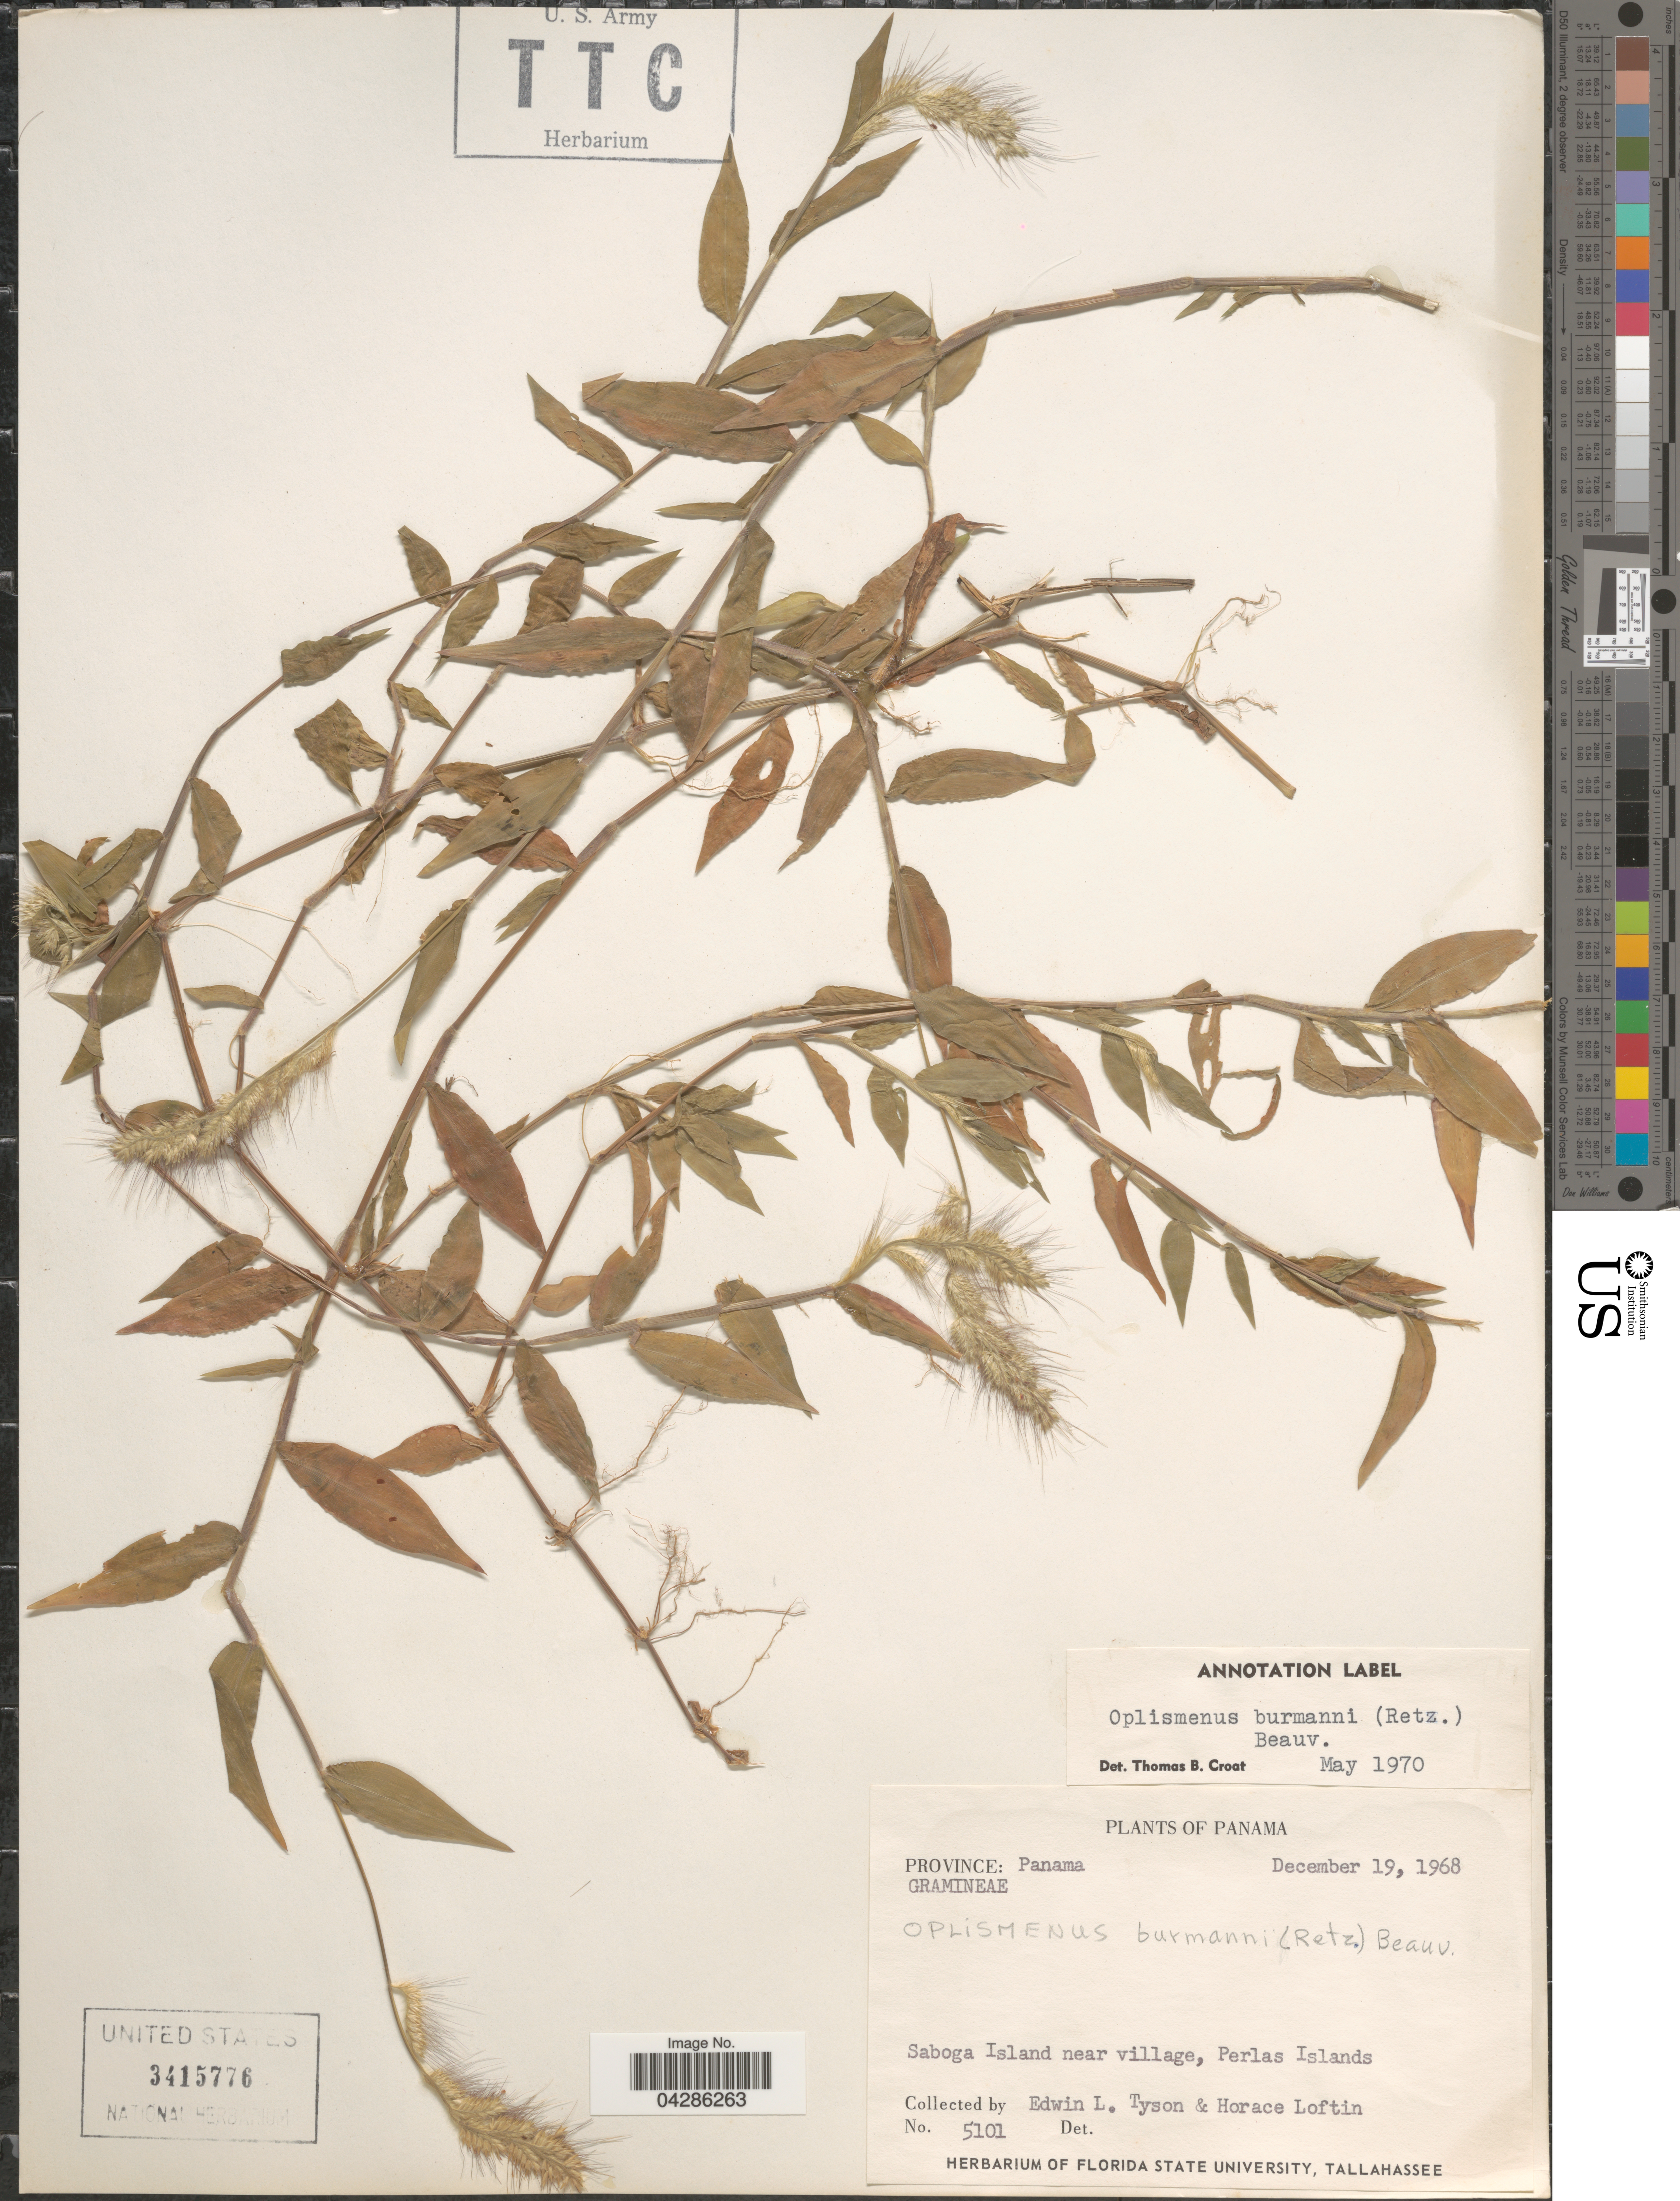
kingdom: Plantae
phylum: Tracheophyta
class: Liliopsida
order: Poales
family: Poaceae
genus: Oplismenus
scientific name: Oplismenus burmannii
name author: (Retz.) P. Beauv.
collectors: E. L. Tyson & H. Loftin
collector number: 5101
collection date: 1968-12-19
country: Panama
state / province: Panamá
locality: Saboga Island near village, Perlas Islands.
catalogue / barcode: US 3415776